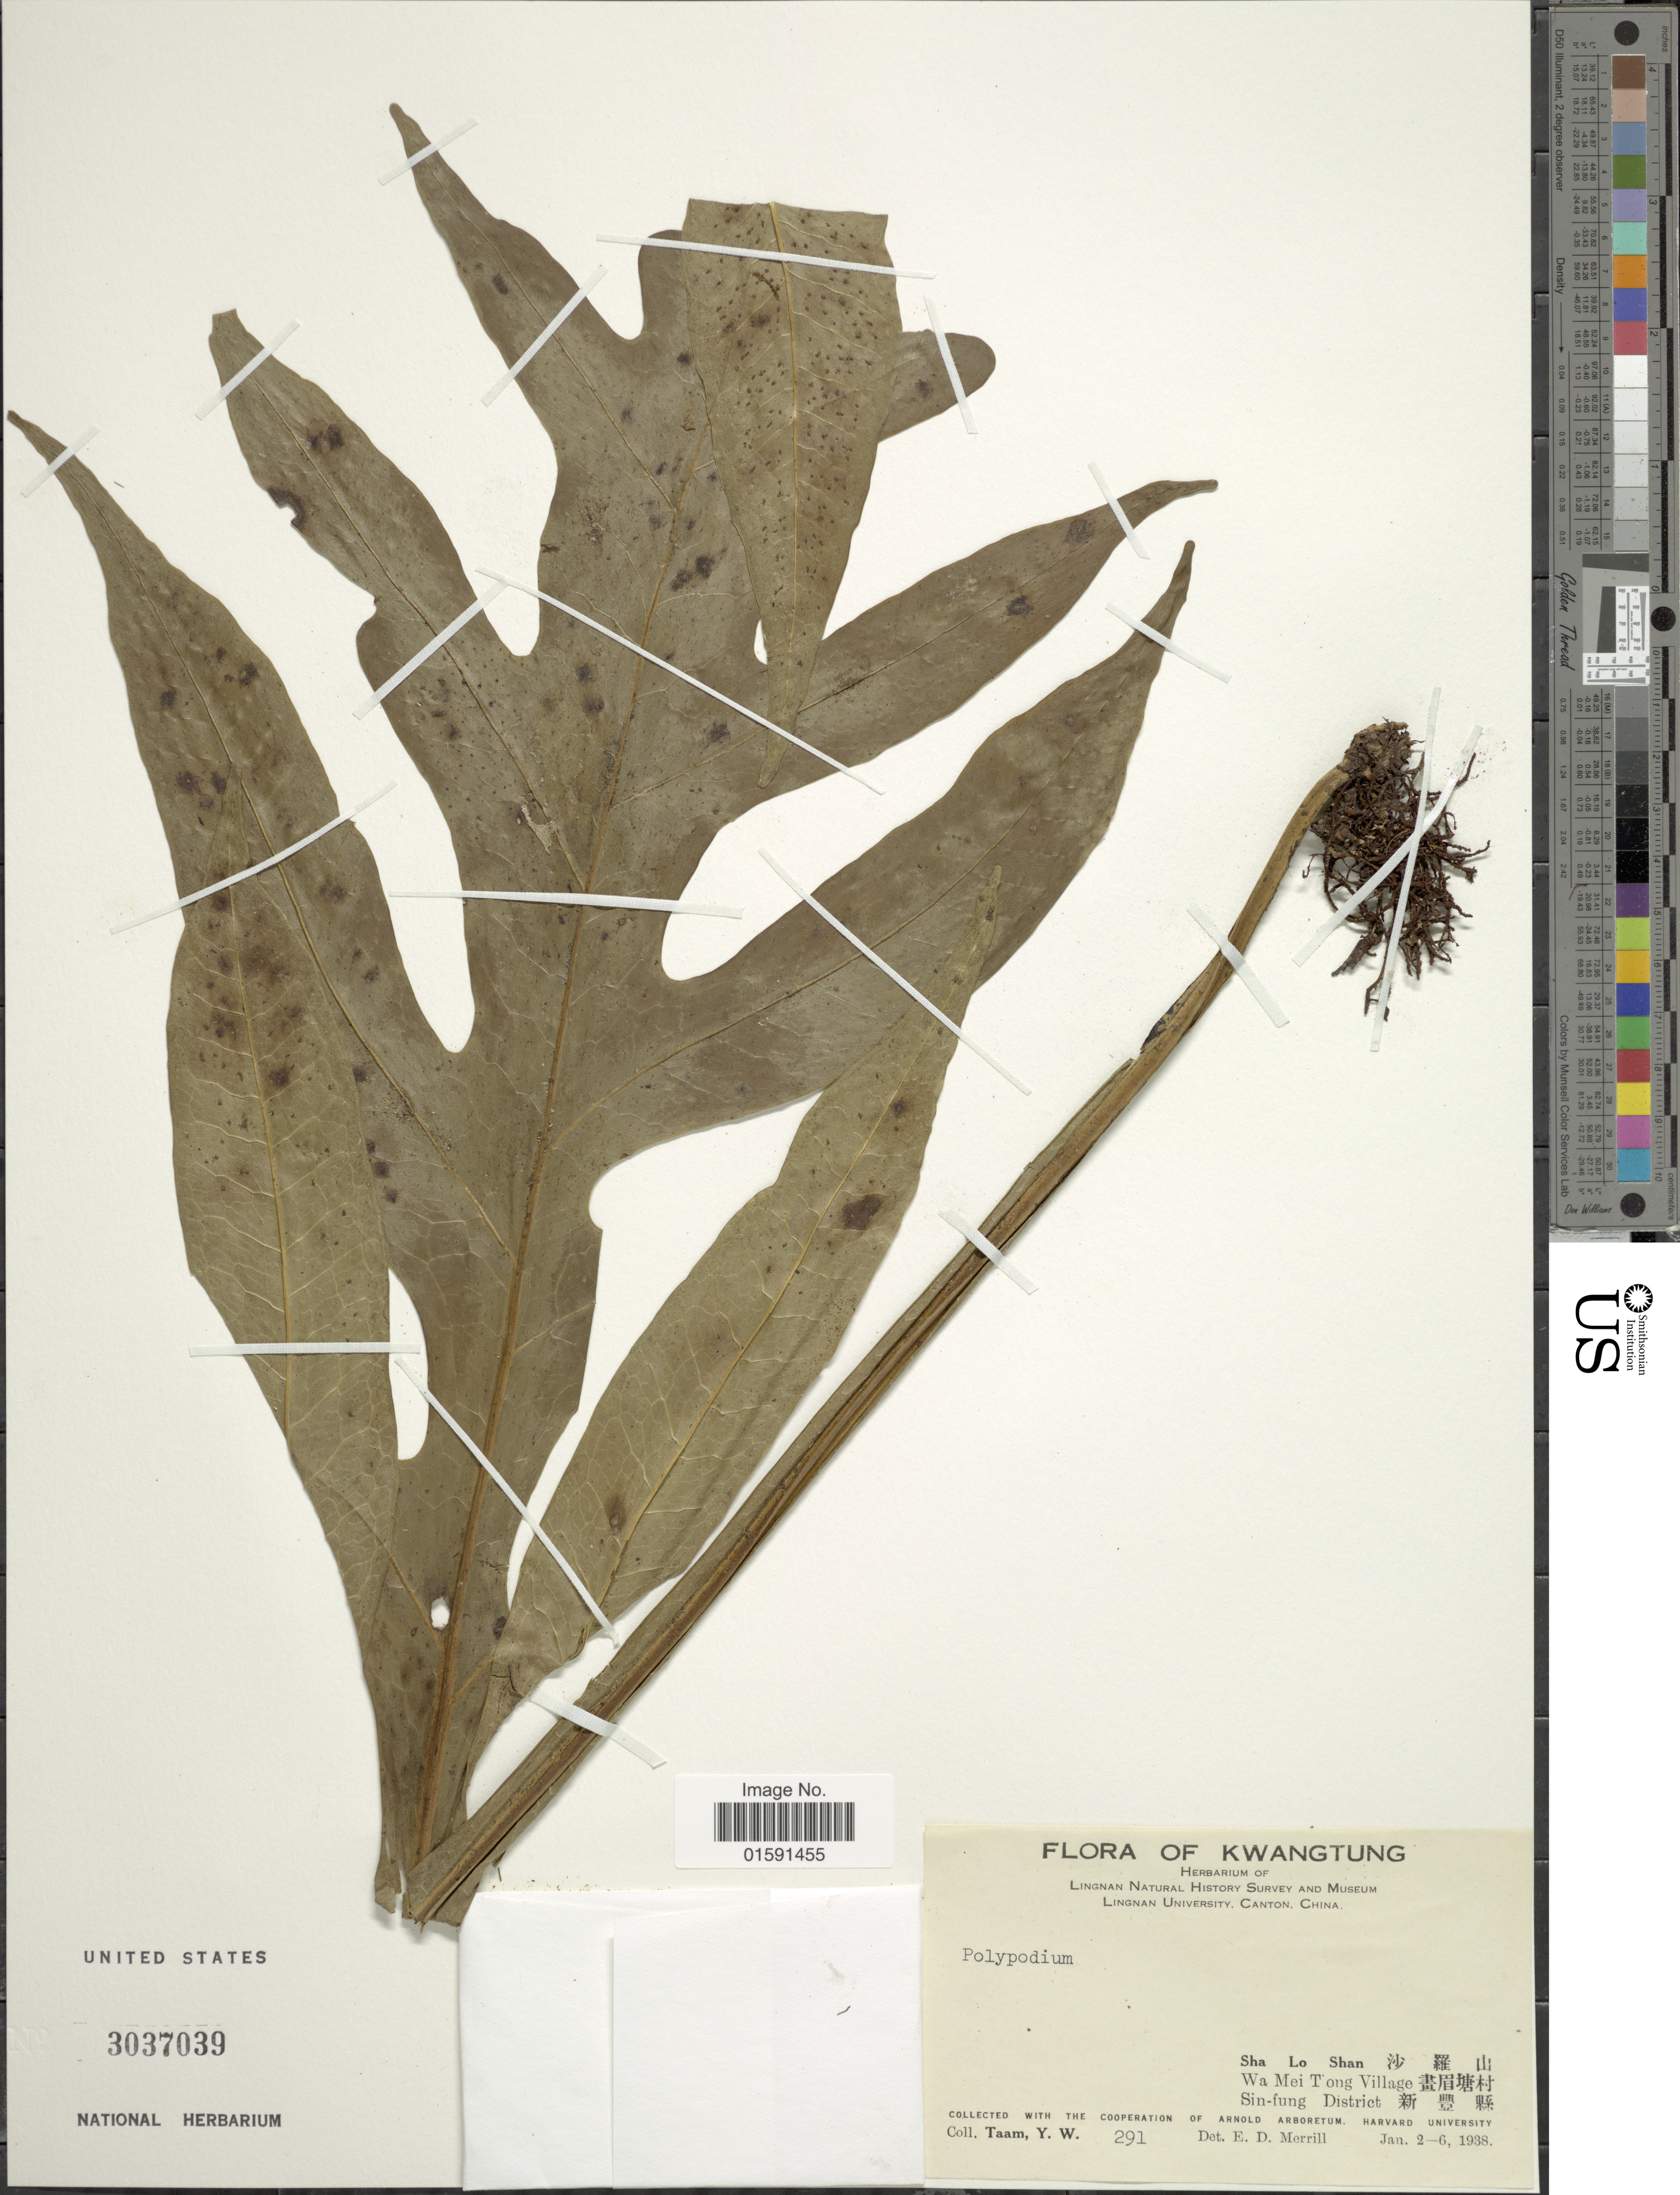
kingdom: Plantae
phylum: Tracheophyta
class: Polypodiopsida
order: Polypodiales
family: Polypodiaceae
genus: Selliguea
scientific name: Selliguea sp.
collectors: Y. W. Taam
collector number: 291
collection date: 1938-01-02/1938-01-06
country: China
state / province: Guangdong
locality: Kwangtung. Sha Lo Shan, Wa Mei T'ong Village, Sin-fung Dsitrict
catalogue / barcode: US 3037039